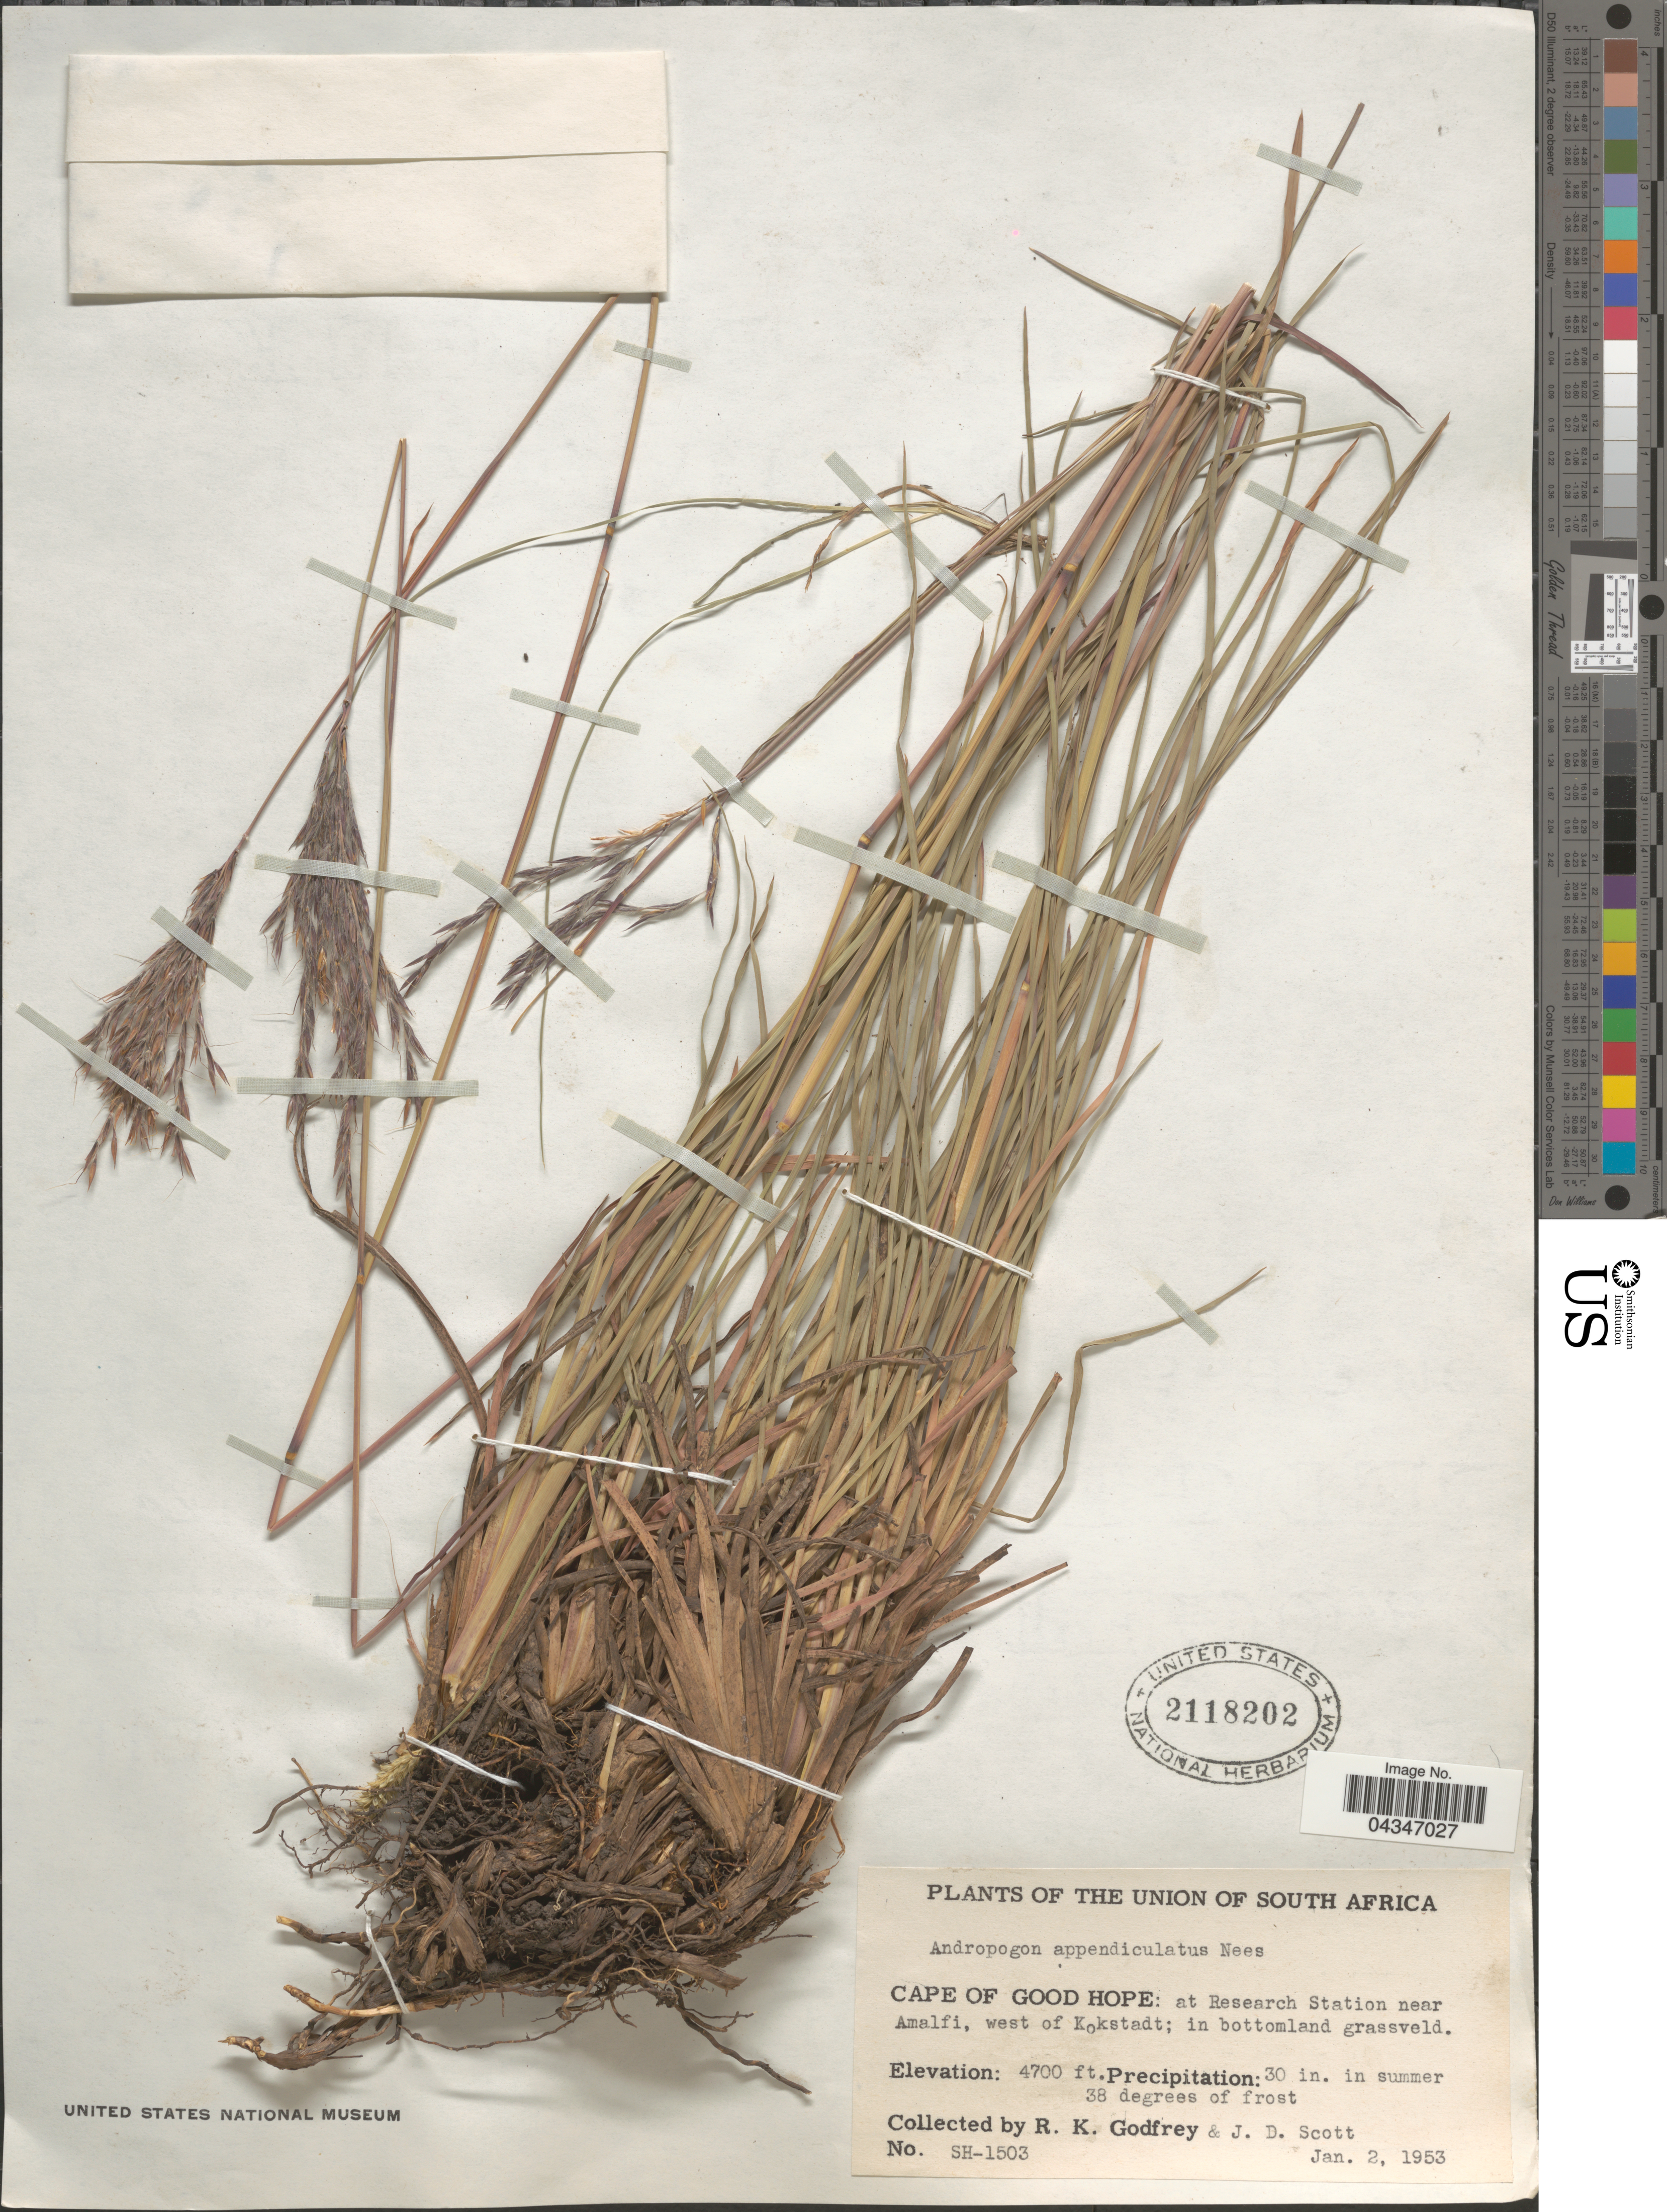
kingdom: Plantae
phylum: Tracheophyta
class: Liliopsida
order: Poales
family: Poaceae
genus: Andropogon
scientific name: Andropogon appendiculatus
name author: Nees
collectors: R. K. Godfrey & J. D. Scott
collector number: SH-1503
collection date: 1953-01-02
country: South Africa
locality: The Union of South Africa. Cape of Good Hope: at Research Station near Amalfi, west of Kokstadt.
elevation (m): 1433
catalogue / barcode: US 2118202